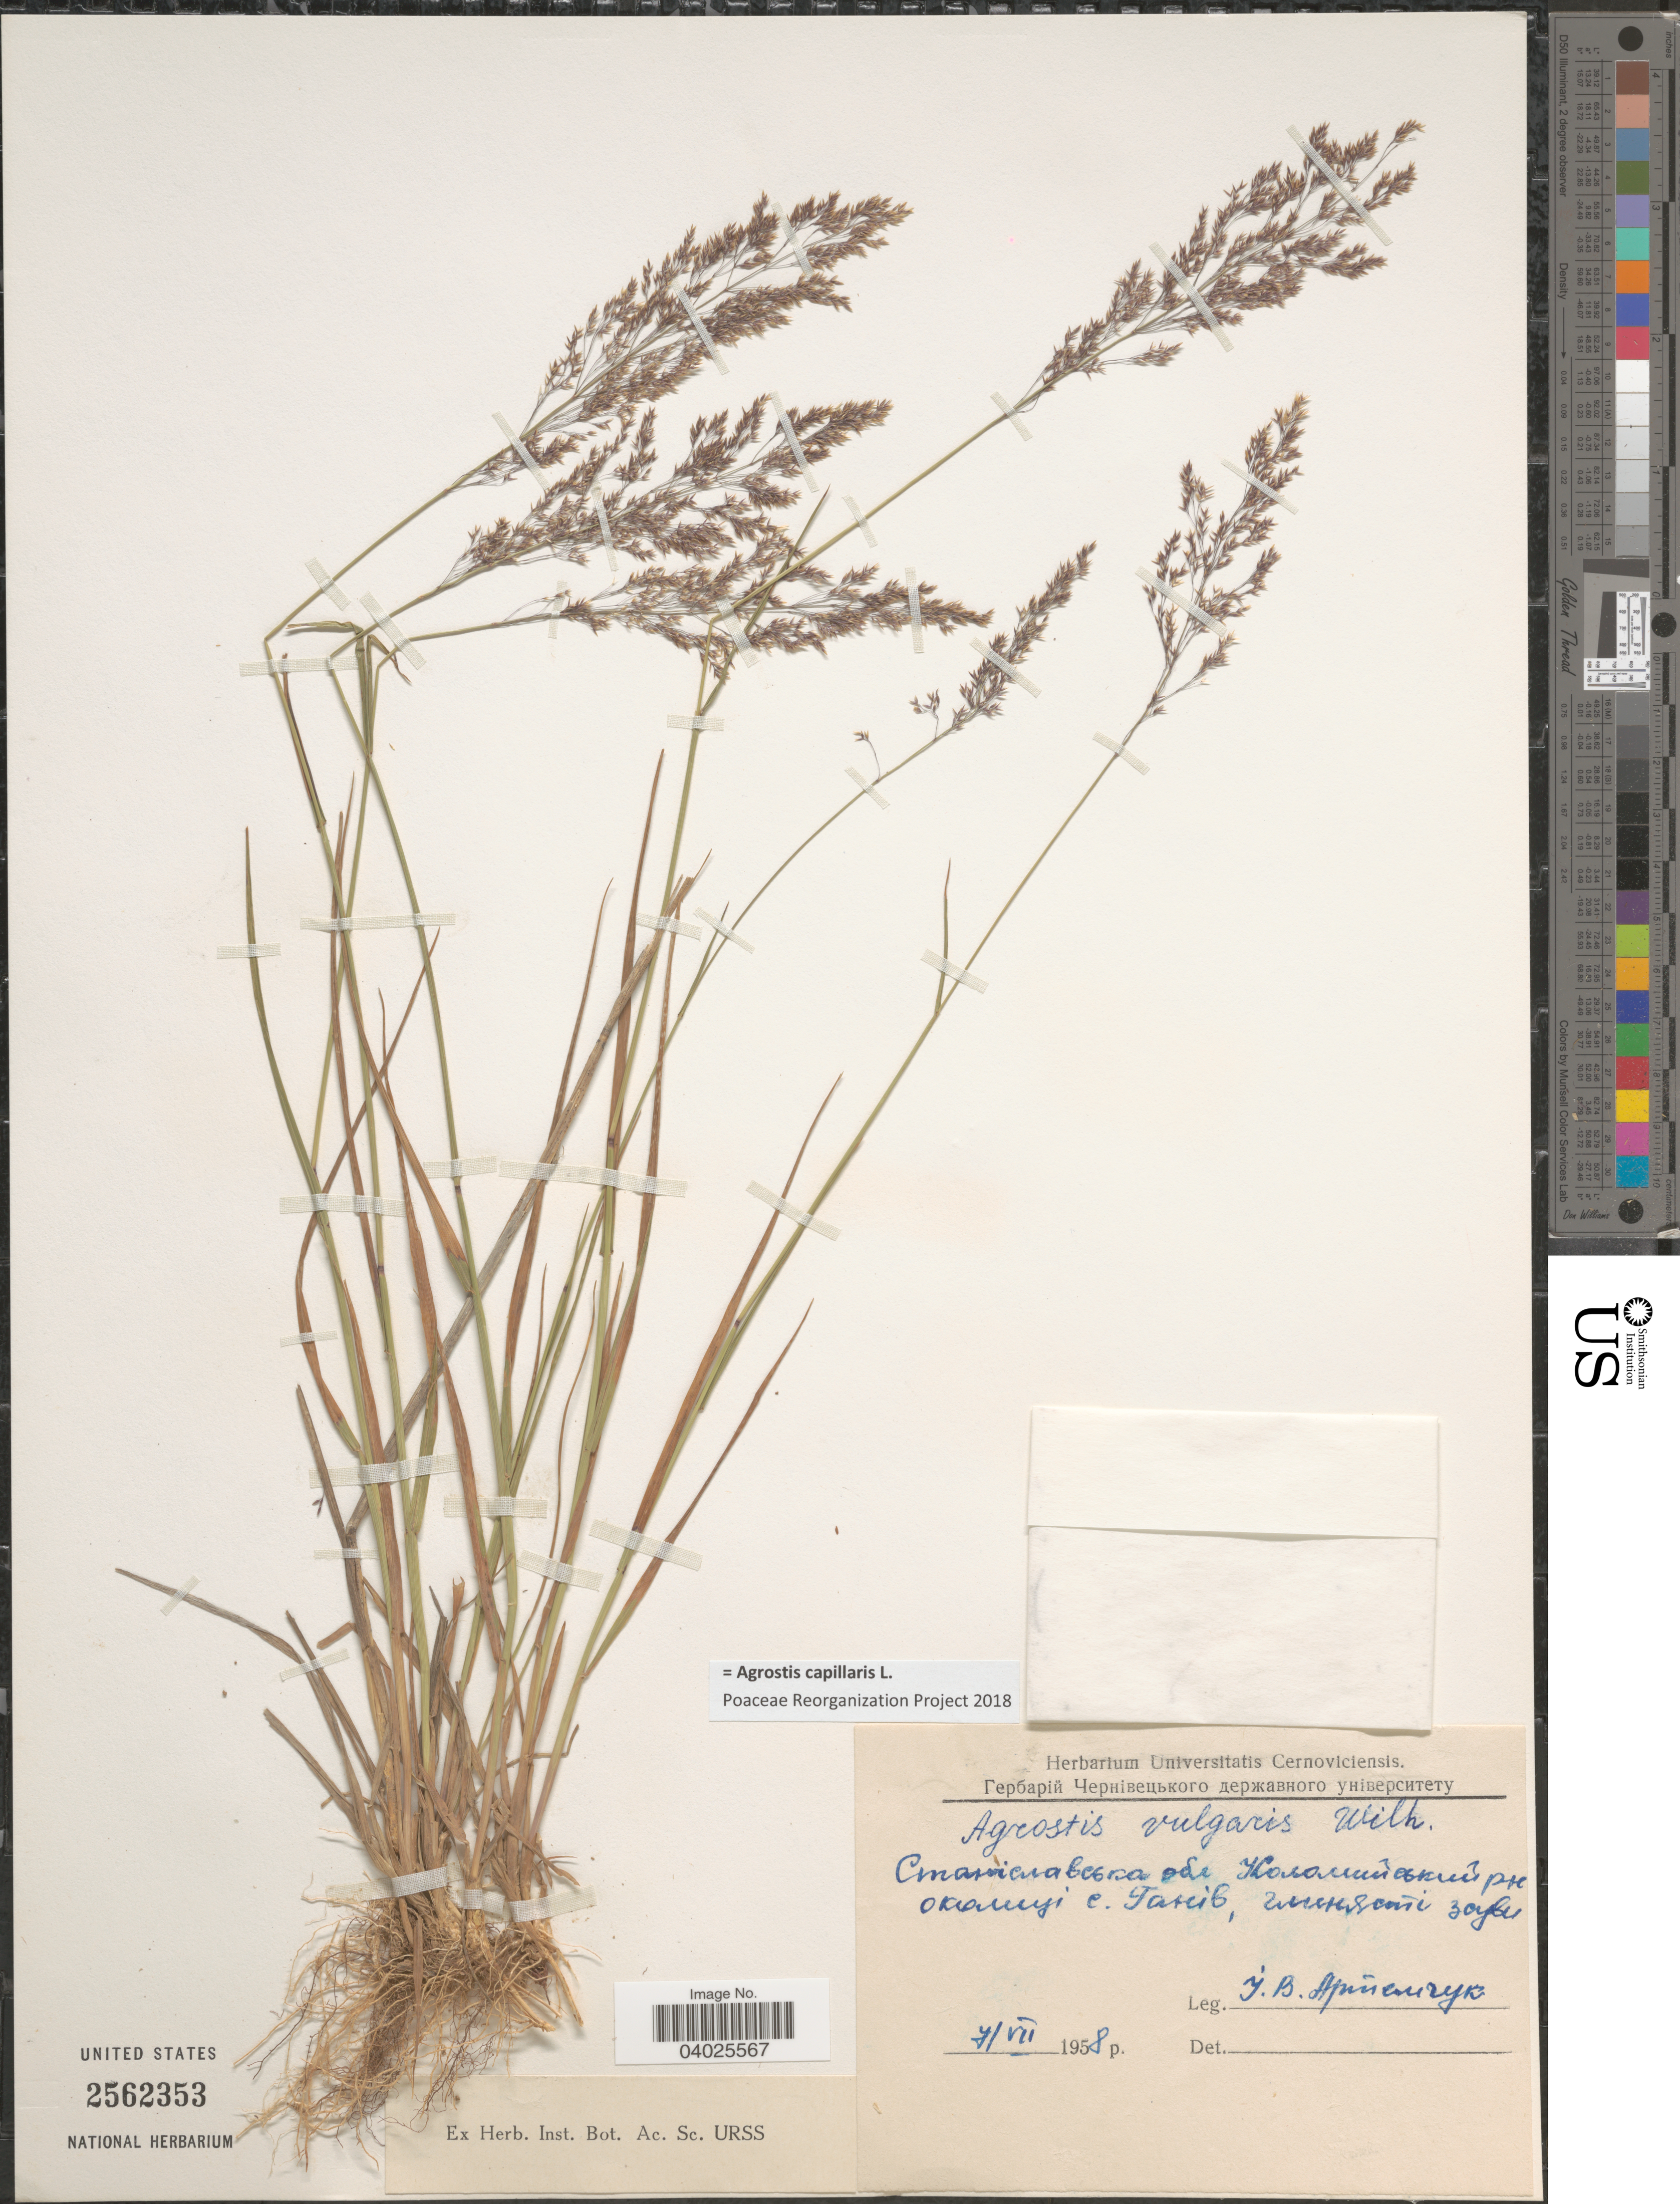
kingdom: Plantae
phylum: Tracheophyta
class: Liliopsida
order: Poales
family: Poaceae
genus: Agrostis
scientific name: Agrostis capillaris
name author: L.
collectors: U. Artemchuk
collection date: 1958-07-07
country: Ukraine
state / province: Ivano-Frankivs'k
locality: District Kolomyiskiy, vicinity of village Ganiv.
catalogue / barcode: US 2562353